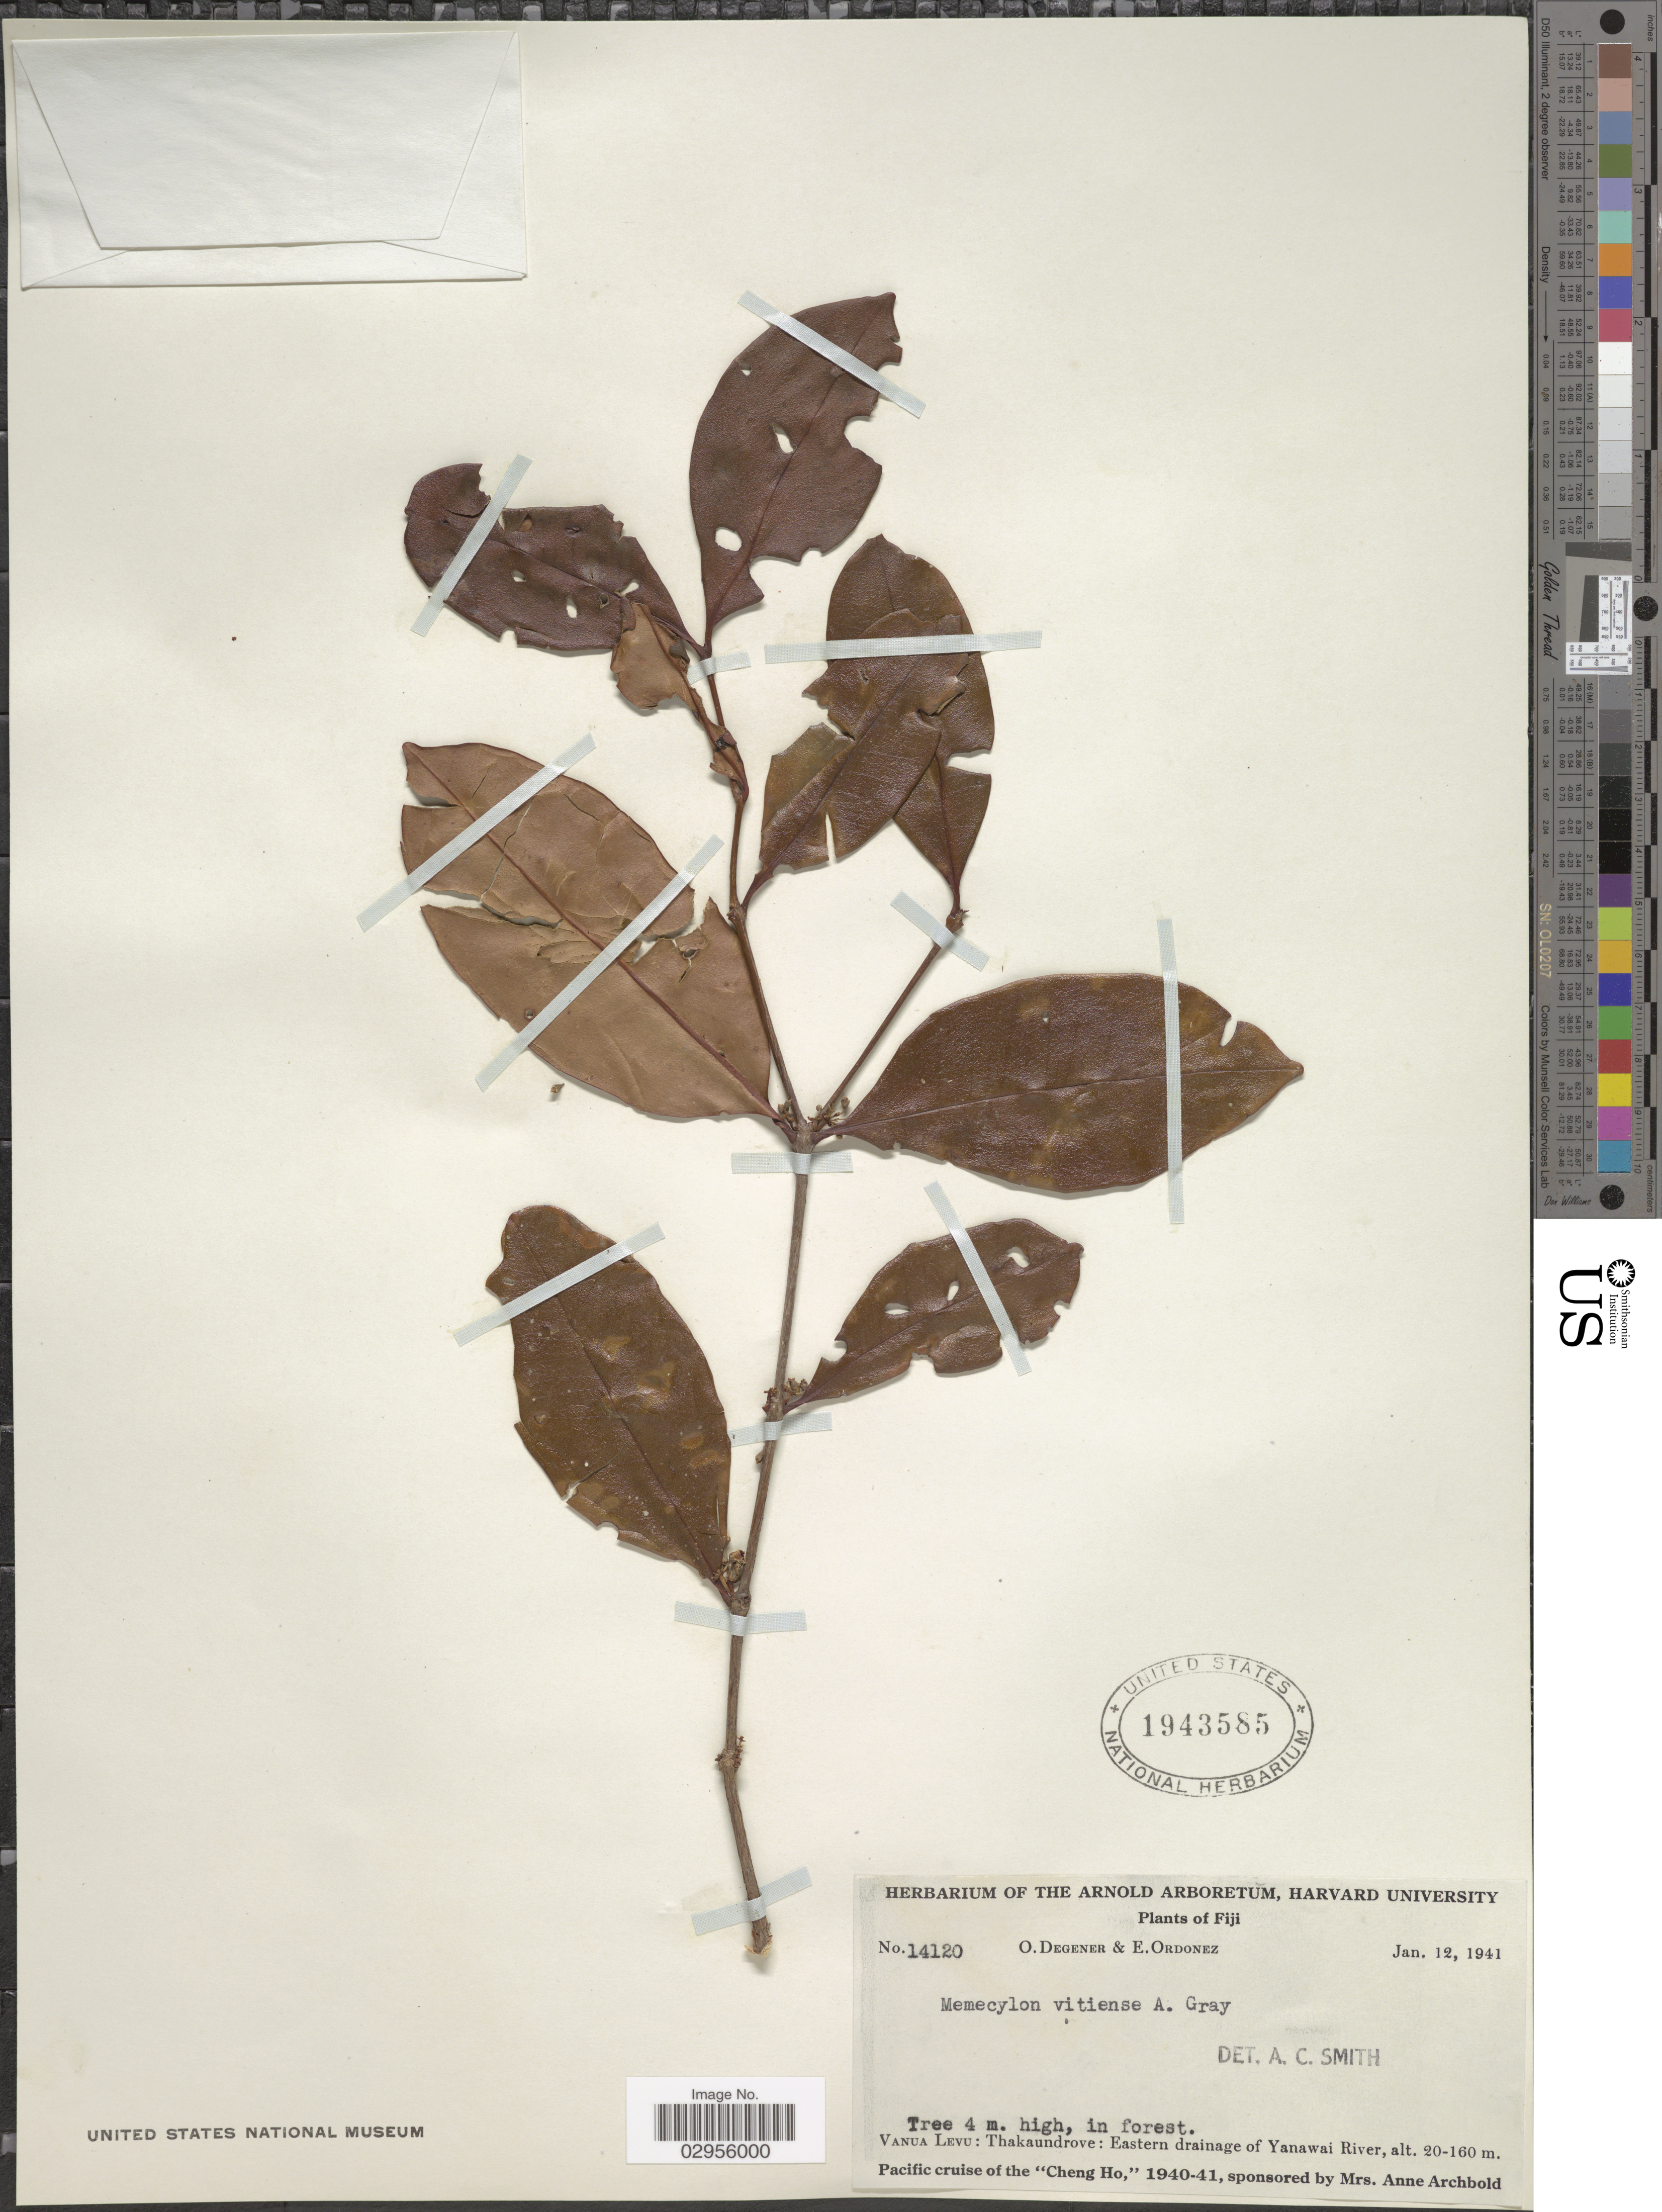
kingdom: Plantae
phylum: Tracheophyta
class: Magnoliopsida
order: Myrtales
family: Melastomataceae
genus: Memecylon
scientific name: Memecylon vitiense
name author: A. Gray in Wilkes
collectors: O. Degener & E. Ordonez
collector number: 14120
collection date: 1941-01-12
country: Fiji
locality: Vanua Levu: Thakaundrove: Eastern drainage of Yanawai River. Pacific.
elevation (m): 20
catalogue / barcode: US 1943585